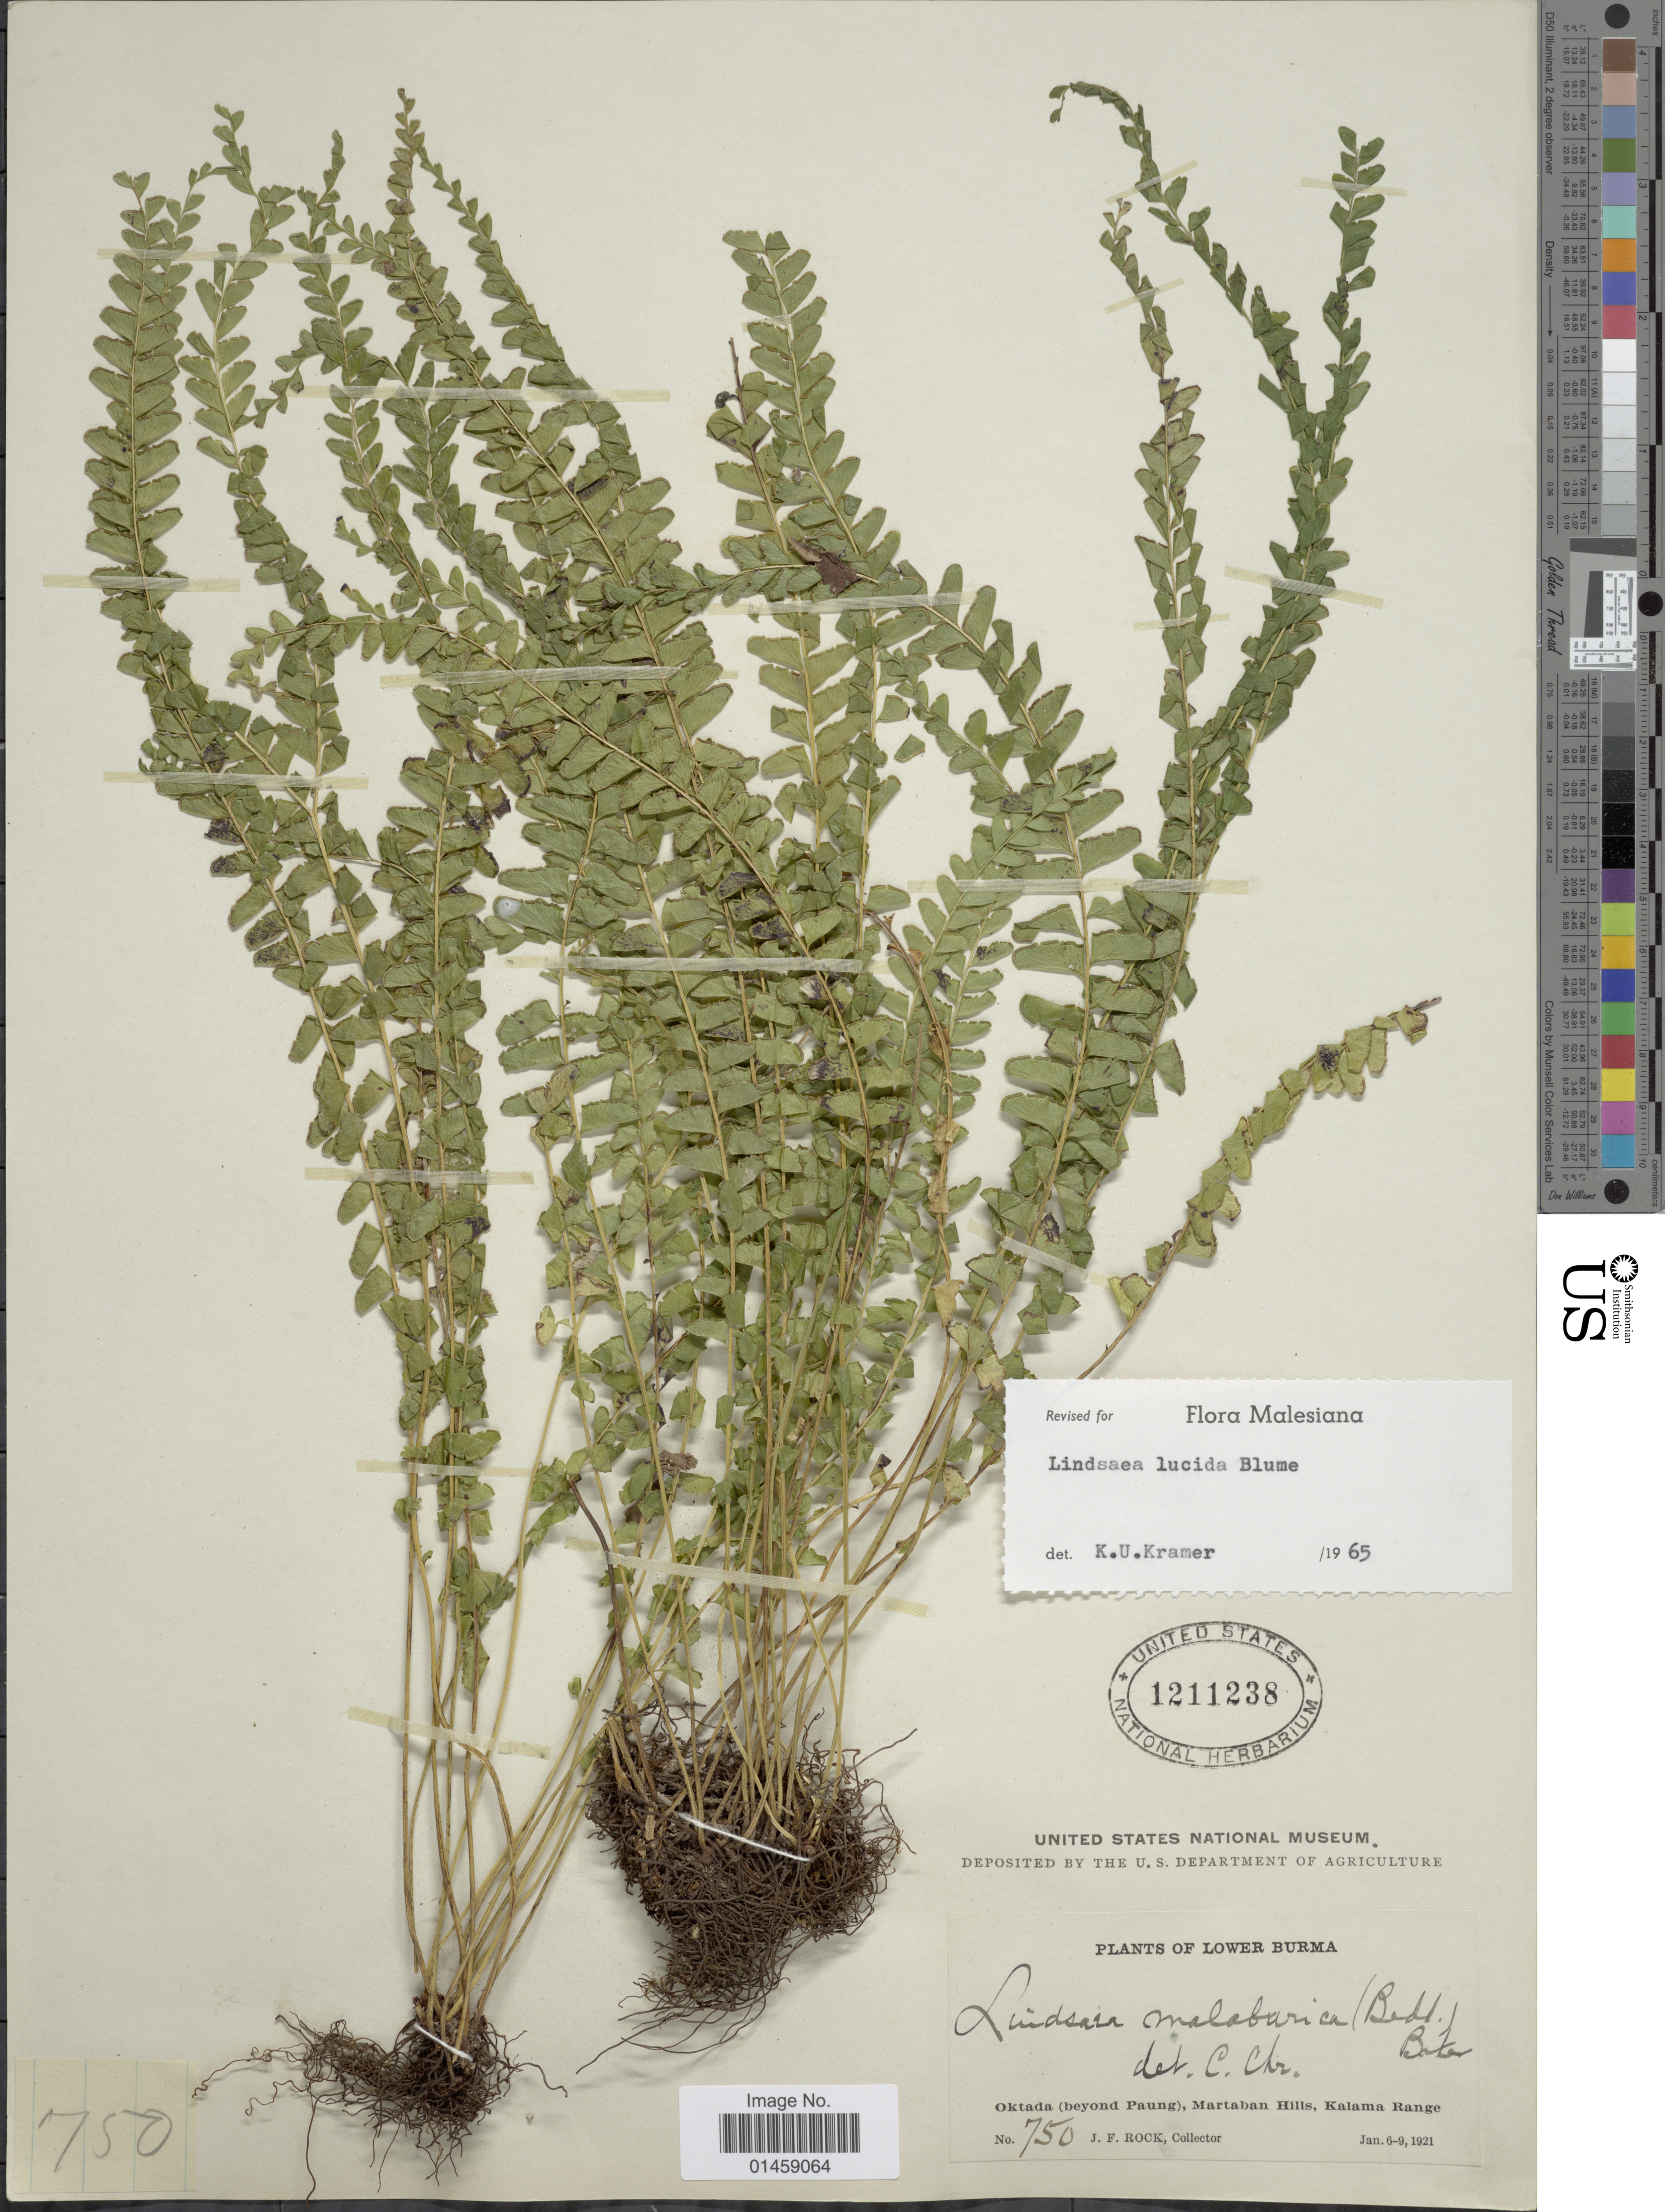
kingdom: Plantae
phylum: Tracheophyta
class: Polypodiopsida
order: Polypodiales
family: Lindsaeaceae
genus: Lindsaea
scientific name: Lindsaea lucida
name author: Blume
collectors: J. Rock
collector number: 750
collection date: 1921-01-06/1921-01-09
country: Myanmar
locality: Lower Burma, Oktada (beyond Paung), Martaban Hills, Kalama Range.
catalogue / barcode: US 1211238